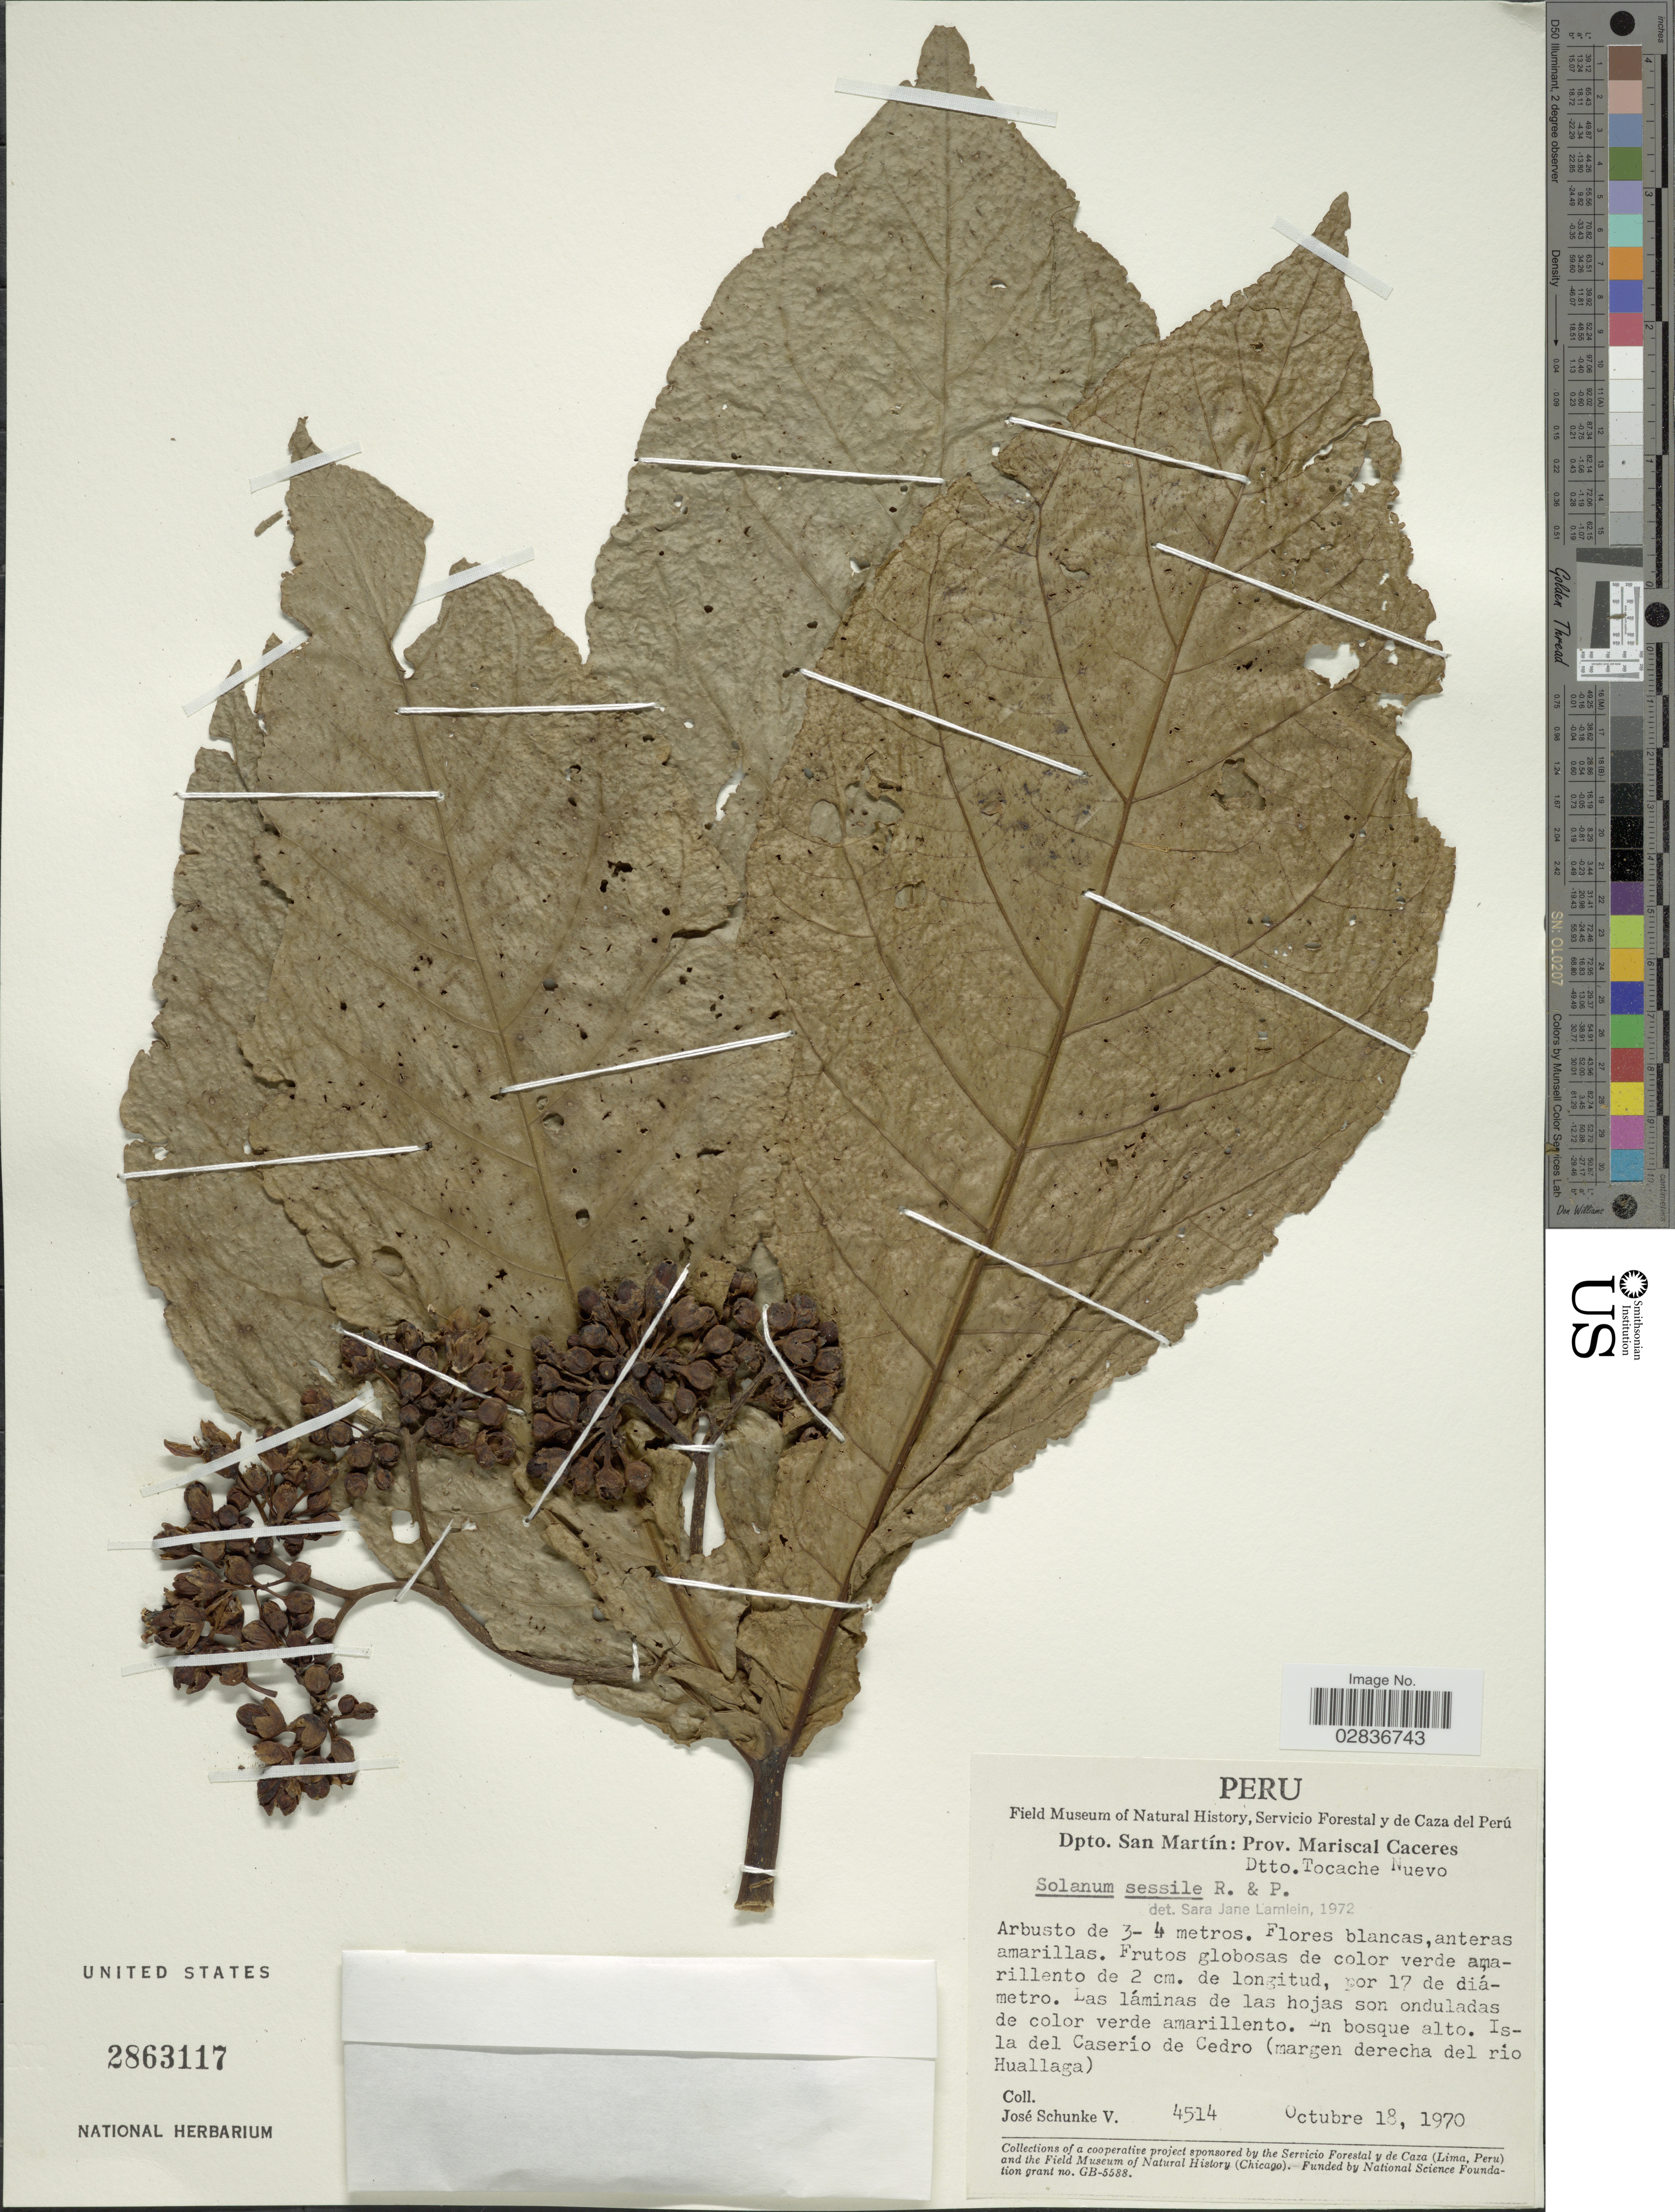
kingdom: Plantae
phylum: Tracheophyta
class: Magnoliopsida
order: Solanales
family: Solanaceae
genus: Solanum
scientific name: Solanum sessile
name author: Ruiz & Pav.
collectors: J. Schunke Vigo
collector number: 4514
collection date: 1970-10-18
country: Peru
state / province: San Martín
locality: Dpto. San Martín: Prov. Mariscal Caceres. Dtto. Tocache Nuevo. Isla del Caserio de Cedro (margen derecha del río Huallaga).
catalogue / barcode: US 2863117